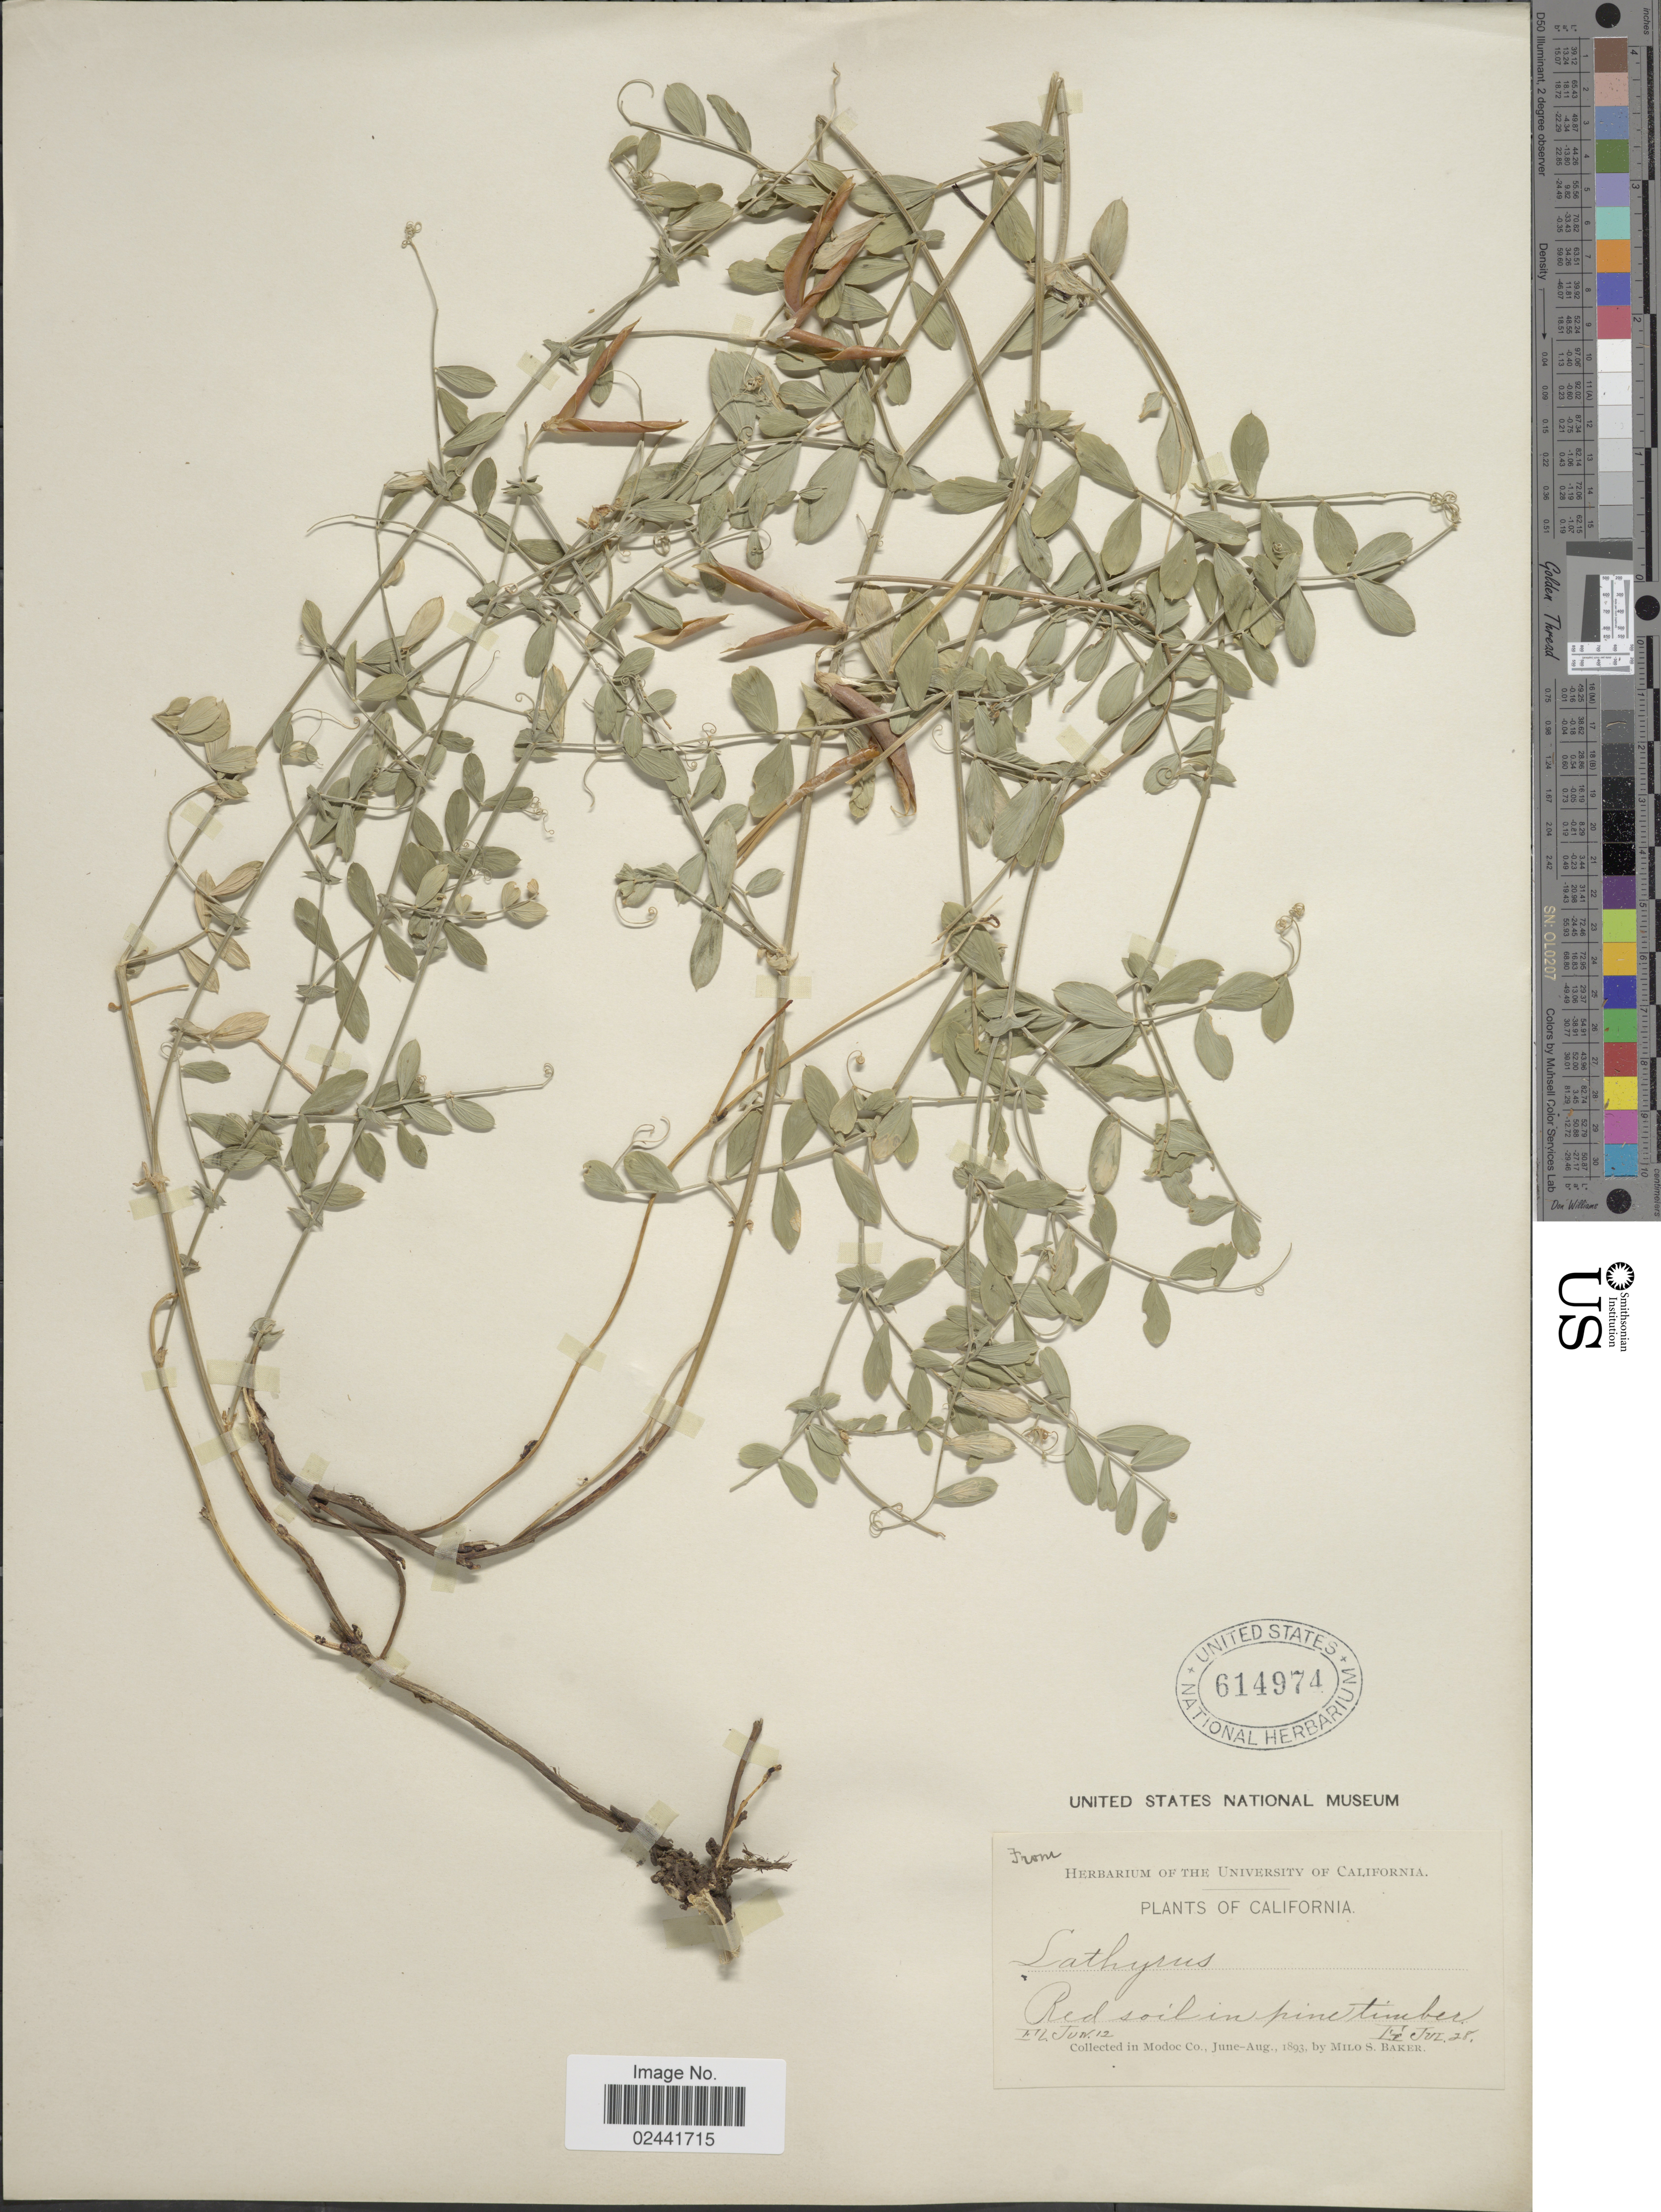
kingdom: Plantae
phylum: Tracheophyta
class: Magnoliopsida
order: Fabales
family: Fabaceae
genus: Lathyrus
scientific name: Lathyrus sulphureus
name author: W.H. Brewer ex A. Gray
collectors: M. S. Baker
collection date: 1893-06/1893-08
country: United States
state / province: California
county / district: Modoc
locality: Red soil in pine timber, in Modoc Co.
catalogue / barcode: US 614974